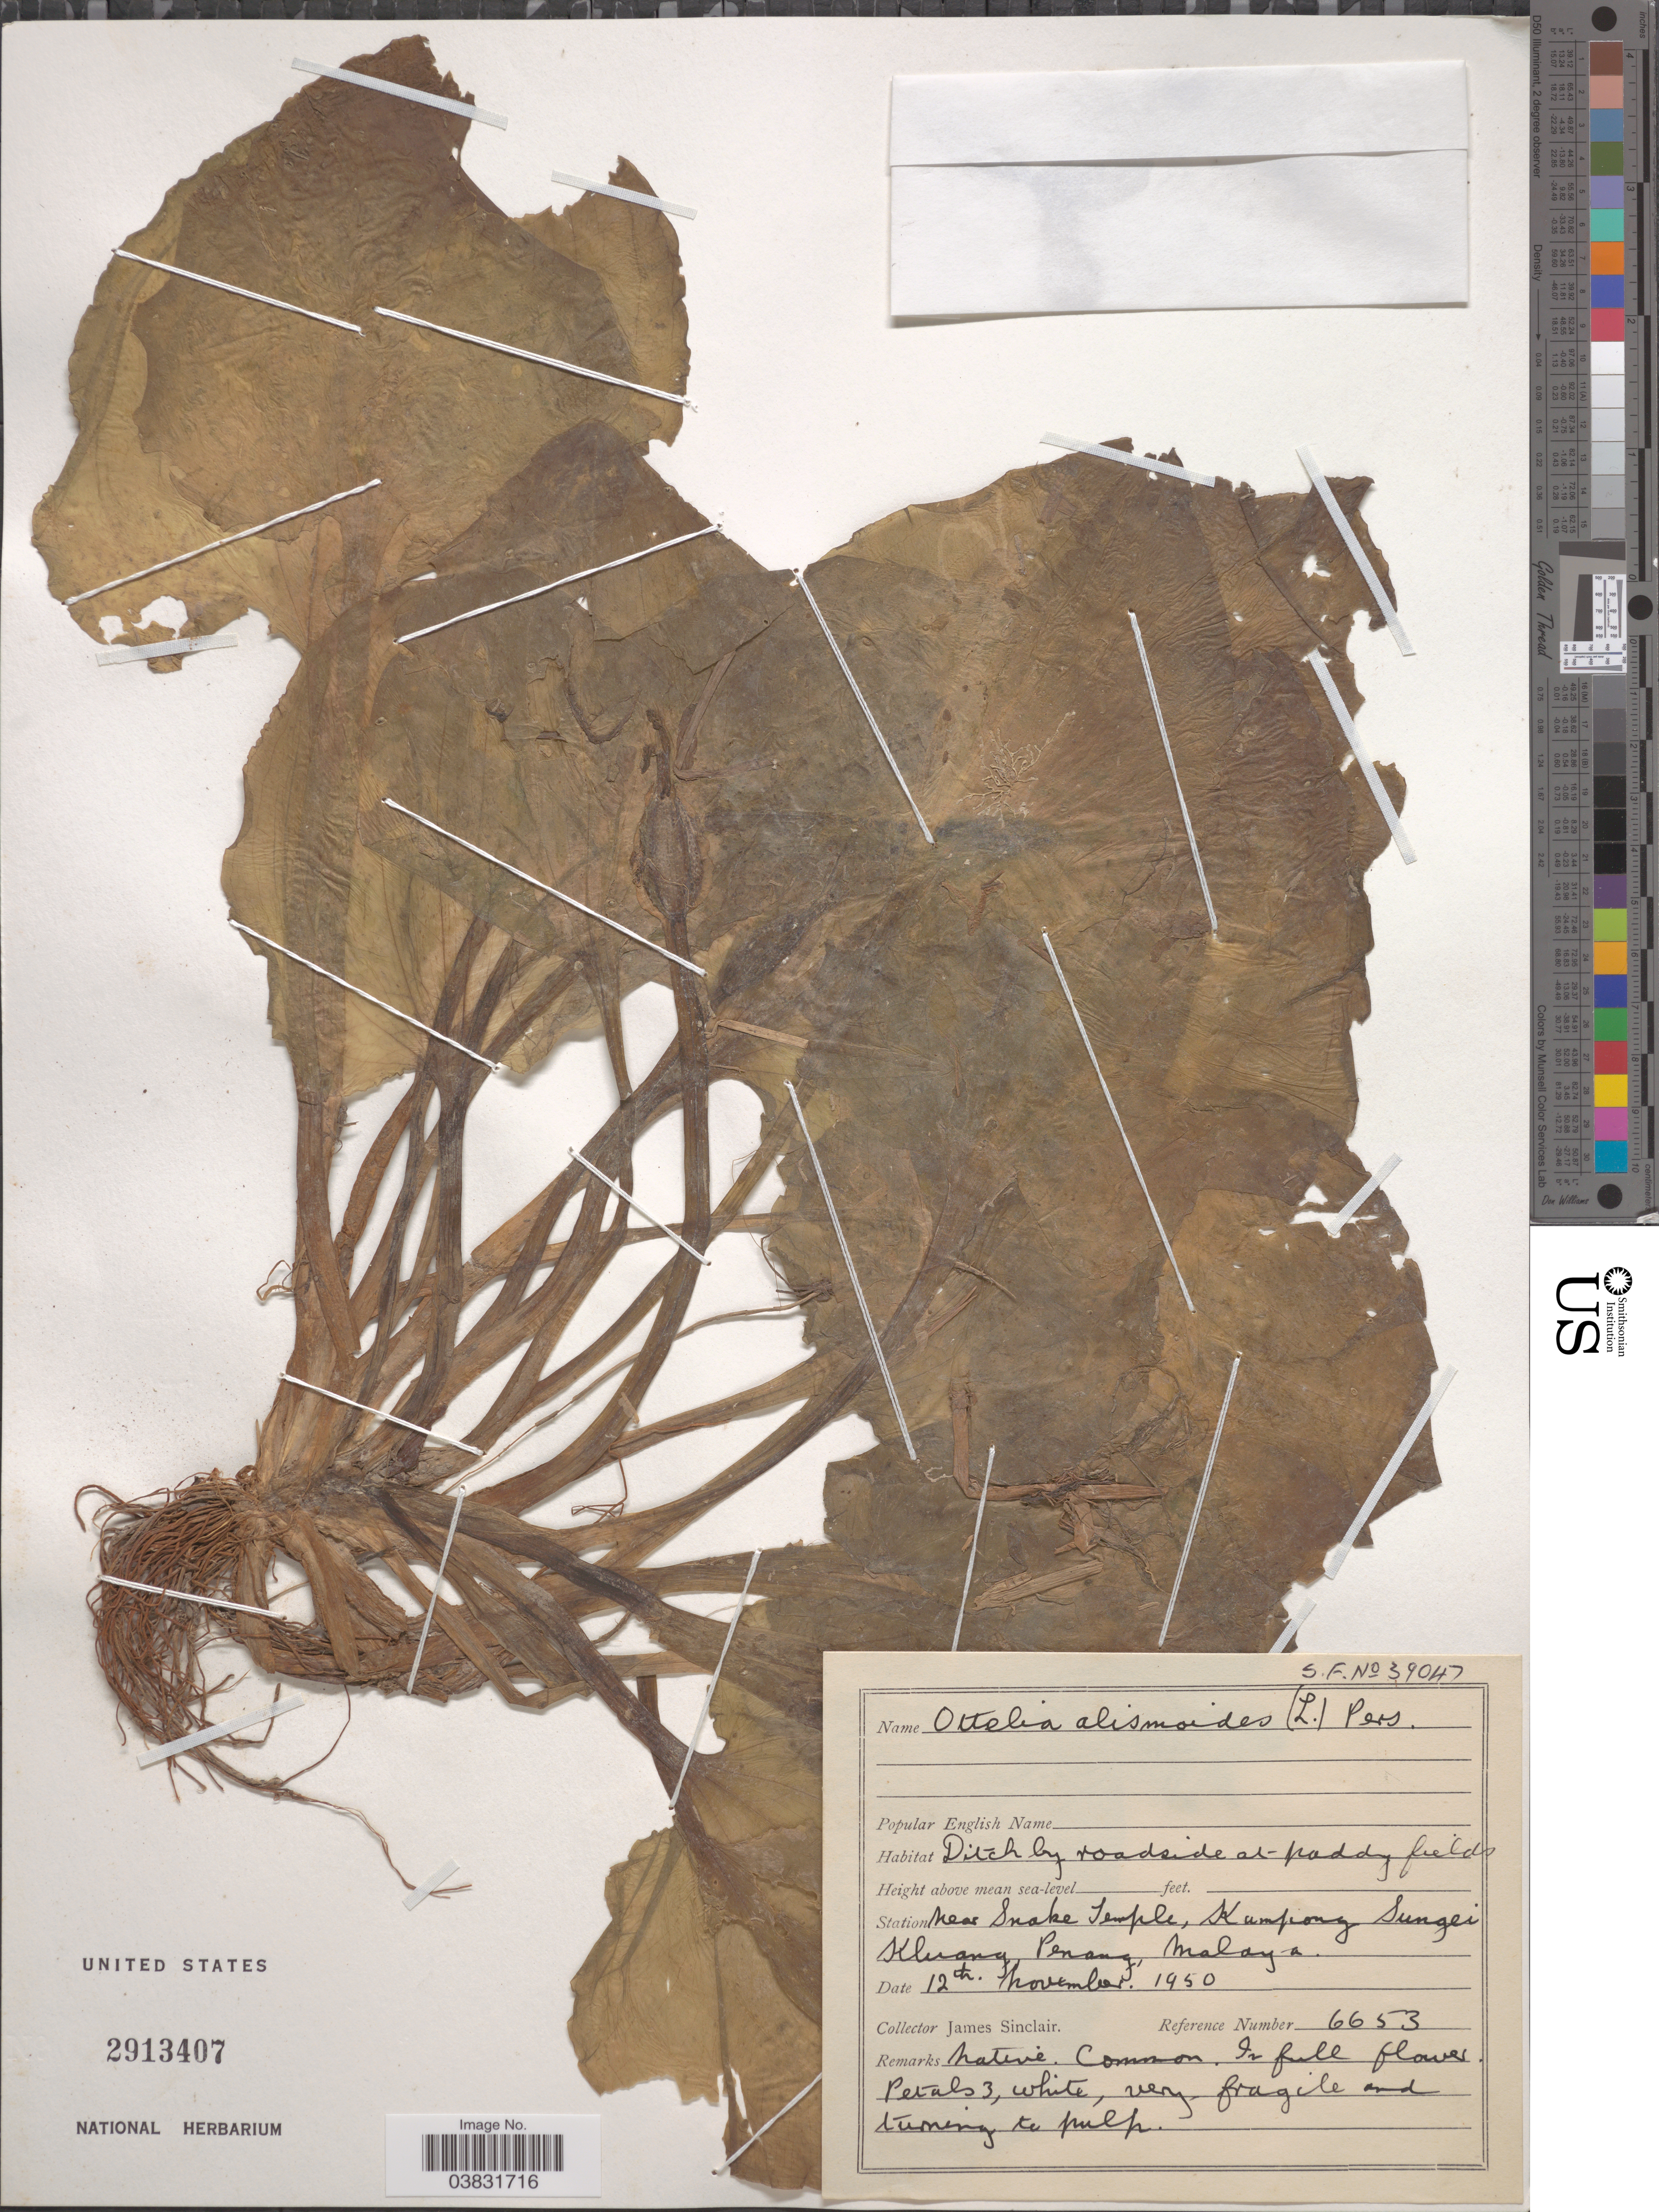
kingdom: Plantae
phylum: Tracheophyta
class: Liliopsida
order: Alismatales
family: Hydrocharitaceae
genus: Ottelia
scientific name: Ottelia alismoides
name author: Pers.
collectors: J. Sinclair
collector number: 6653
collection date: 1950-11-12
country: Malaysia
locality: Station near Snake Temple, Kampong Sungei Kluang, Penang, Malaya.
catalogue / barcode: US 2913407